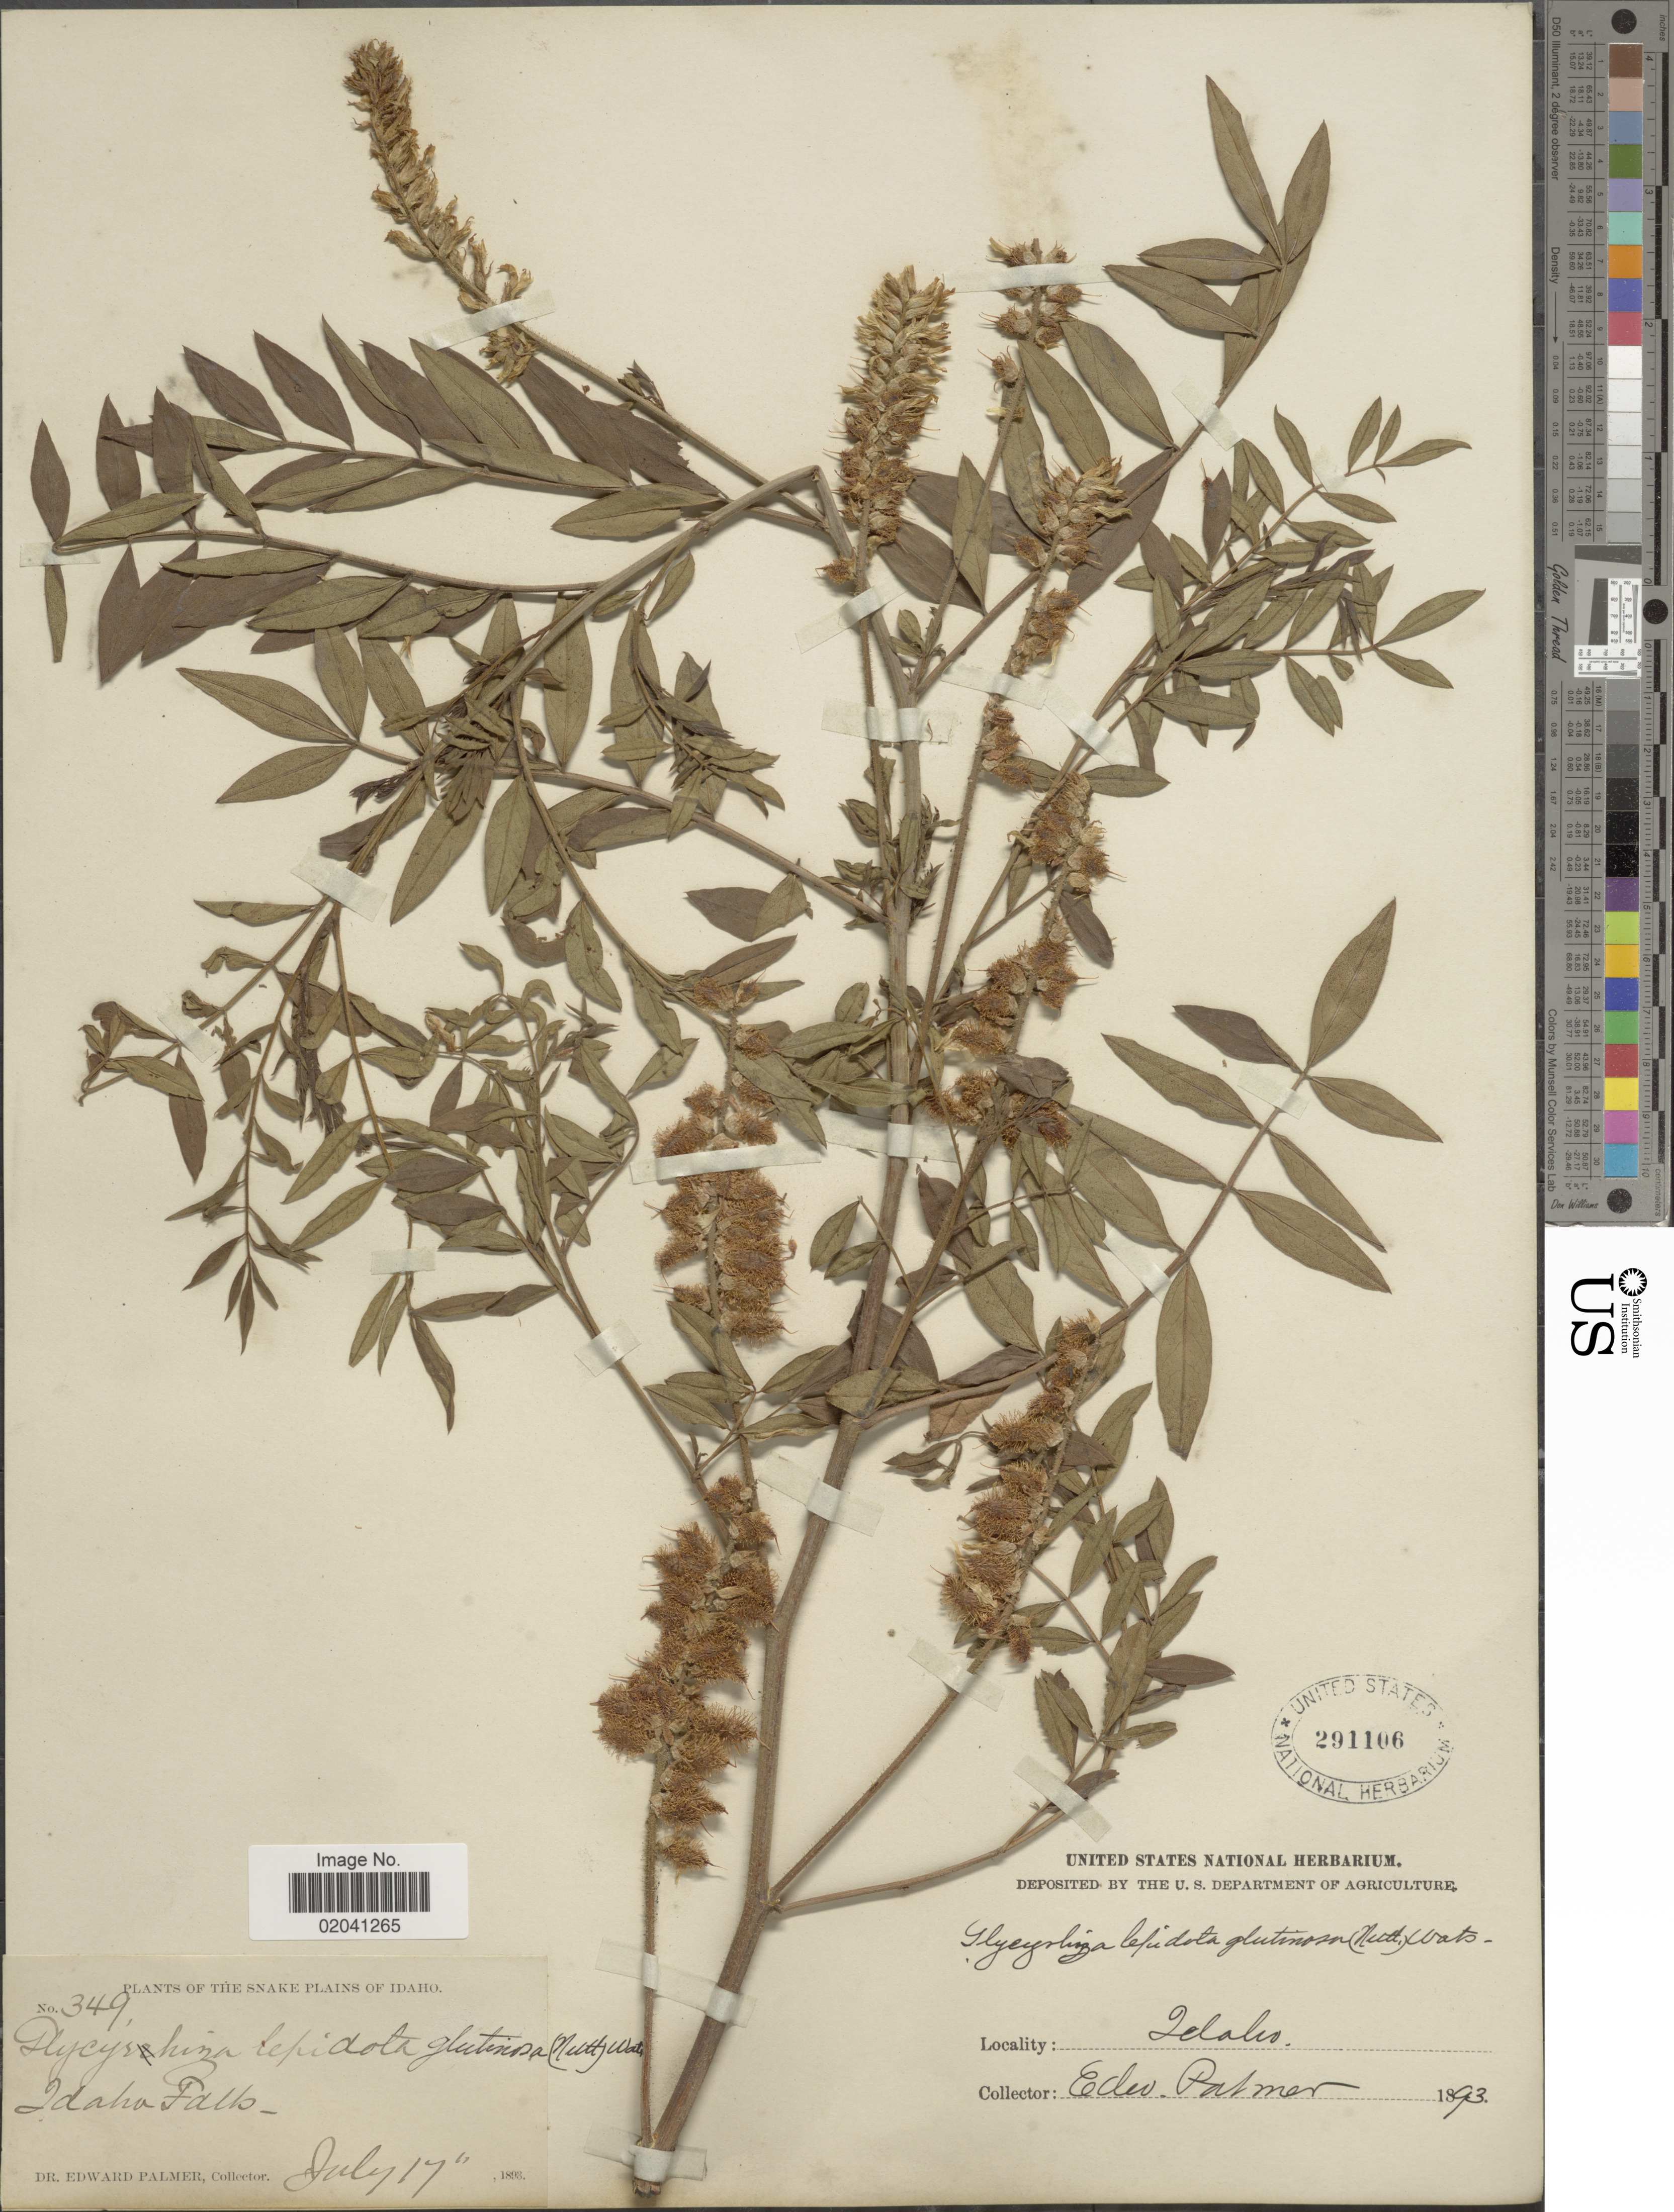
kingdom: Plantae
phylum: Tracheophyta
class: Magnoliopsida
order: Fabales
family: Fabaceae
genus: Glycyrrhiza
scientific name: Glycyrrhiza lepidota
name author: Pursh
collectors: E. Palmer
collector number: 349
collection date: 1893-07-17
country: United States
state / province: Idaho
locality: Snake Plains of Idaho. Idaho Falls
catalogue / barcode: US 291106